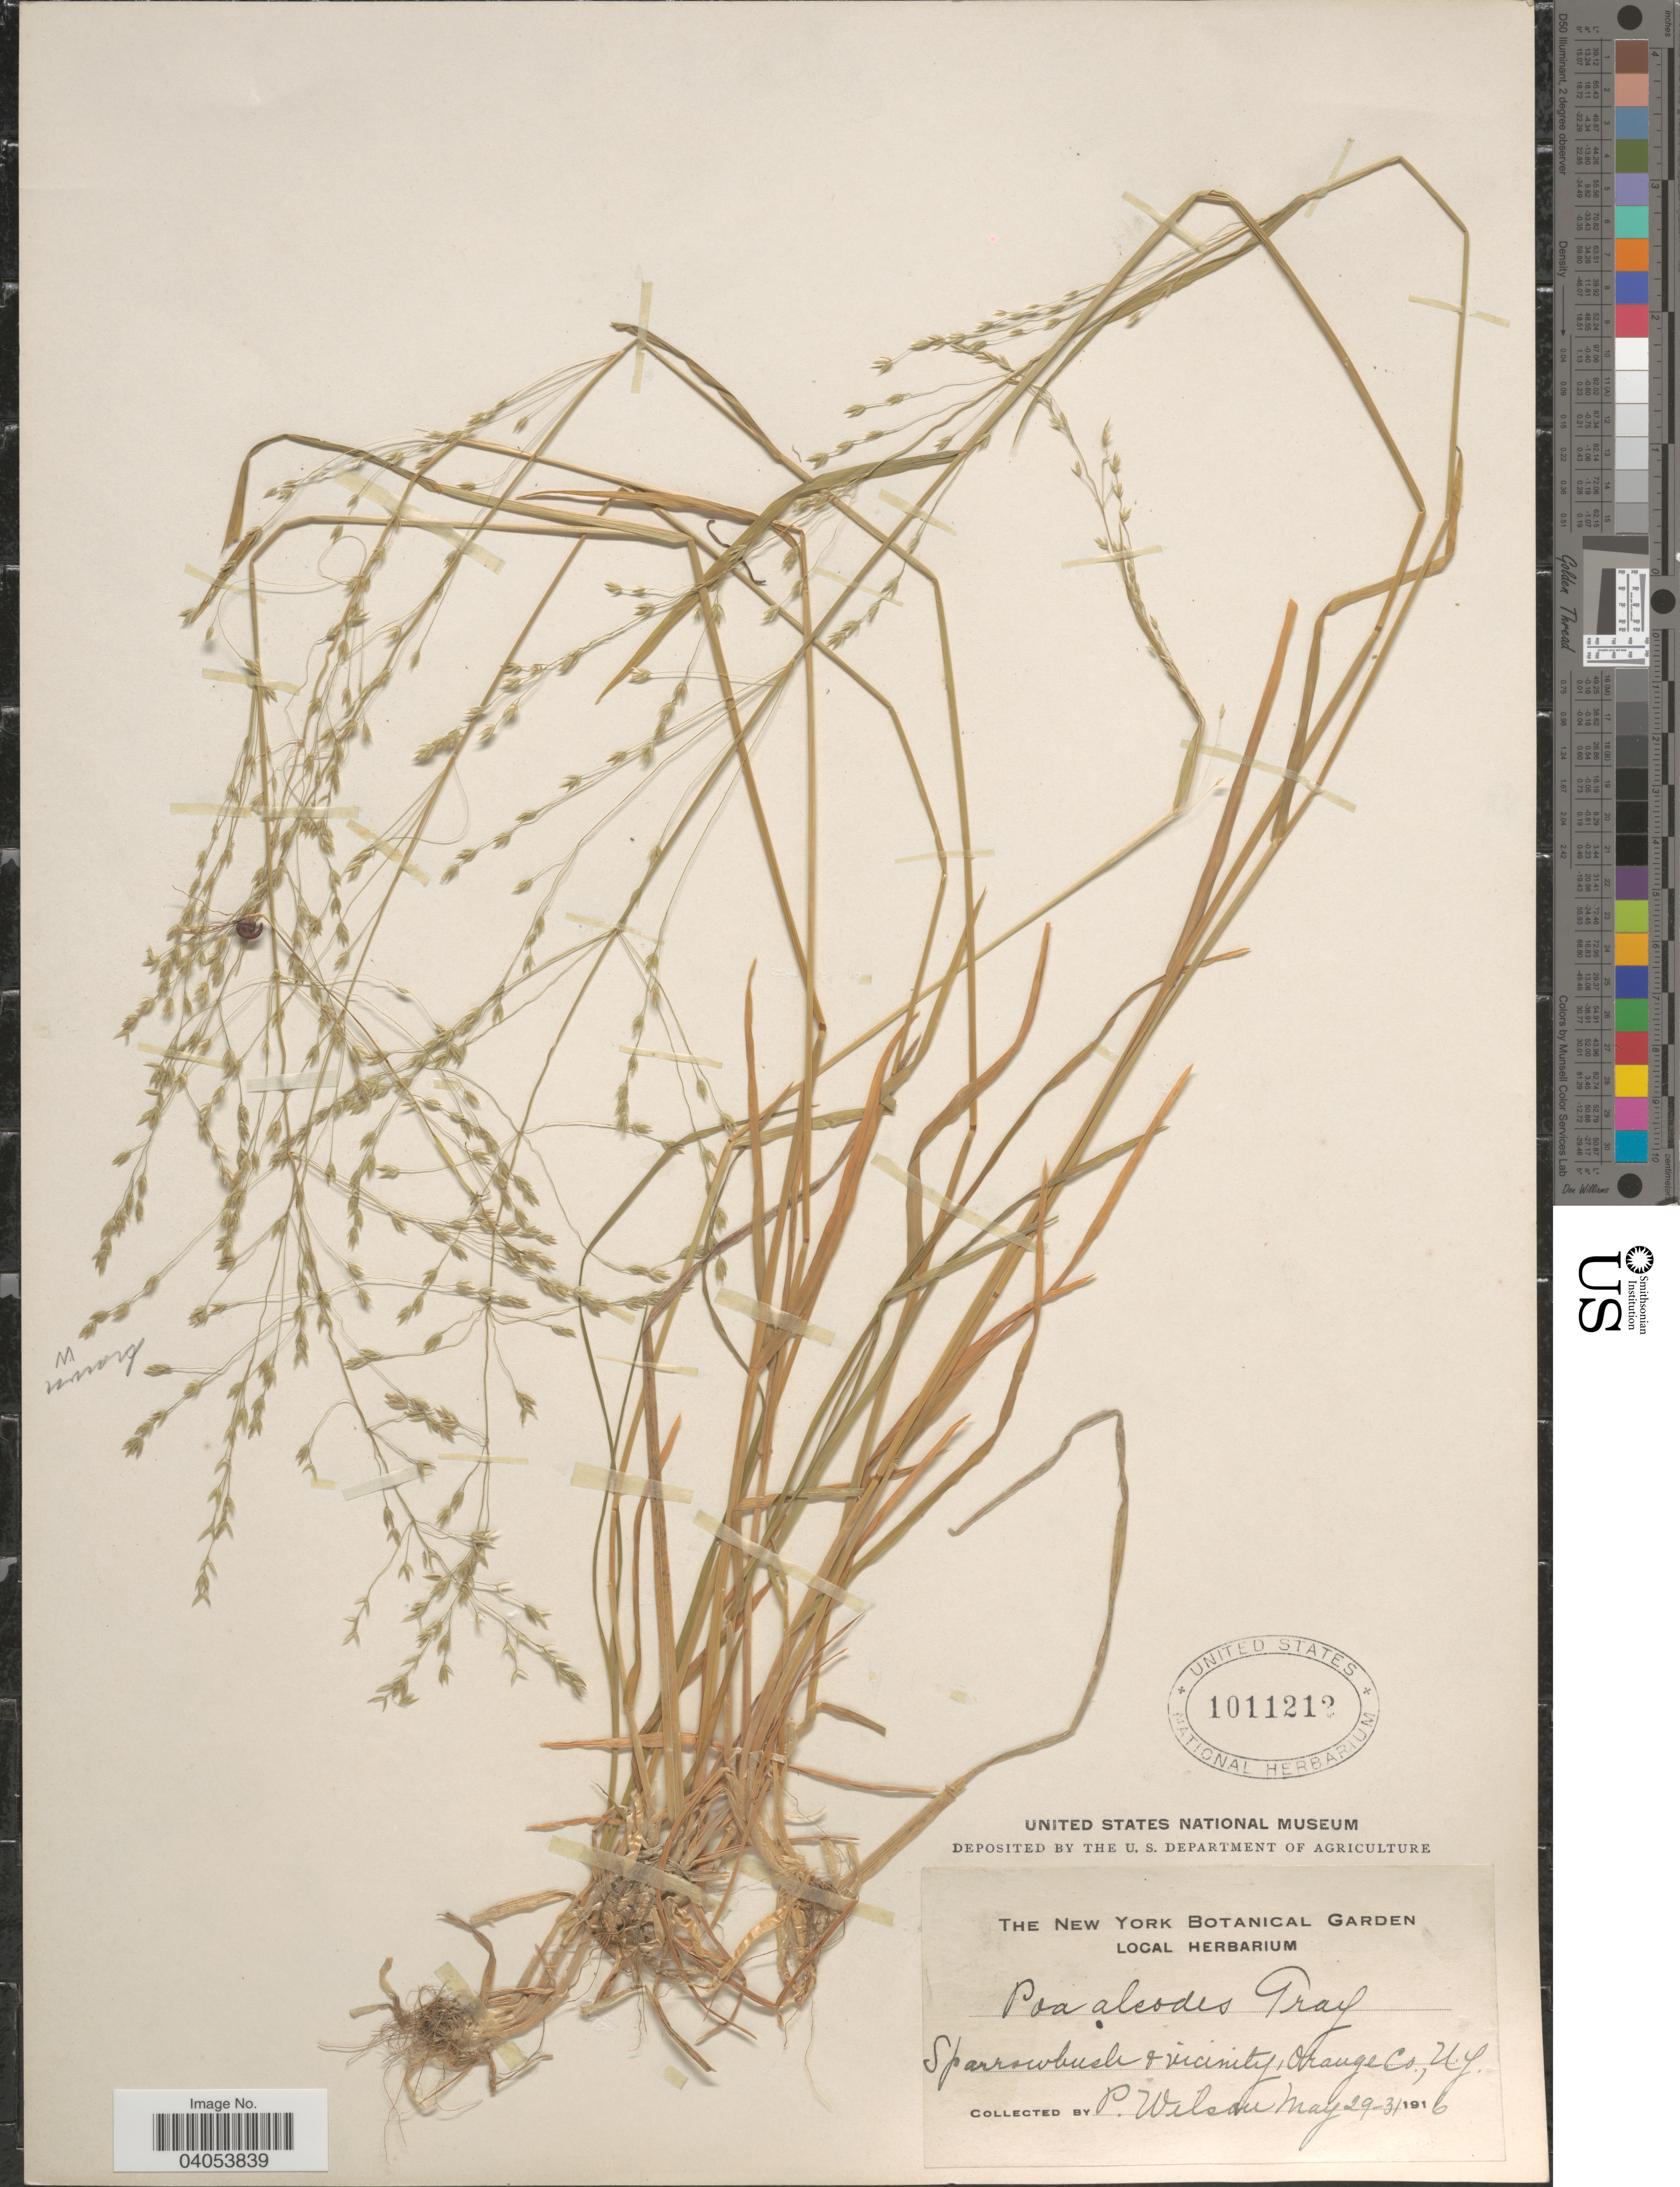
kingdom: Plantae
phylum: Tracheophyta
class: Liliopsida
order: Poales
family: Poaceae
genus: Poa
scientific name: Poa alsodes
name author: A. Gray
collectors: P. Wilson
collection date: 1916-05-29/1916-05-31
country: United States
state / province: New York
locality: Sparrowbush + vicinity, Orange Co.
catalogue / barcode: US 1011212